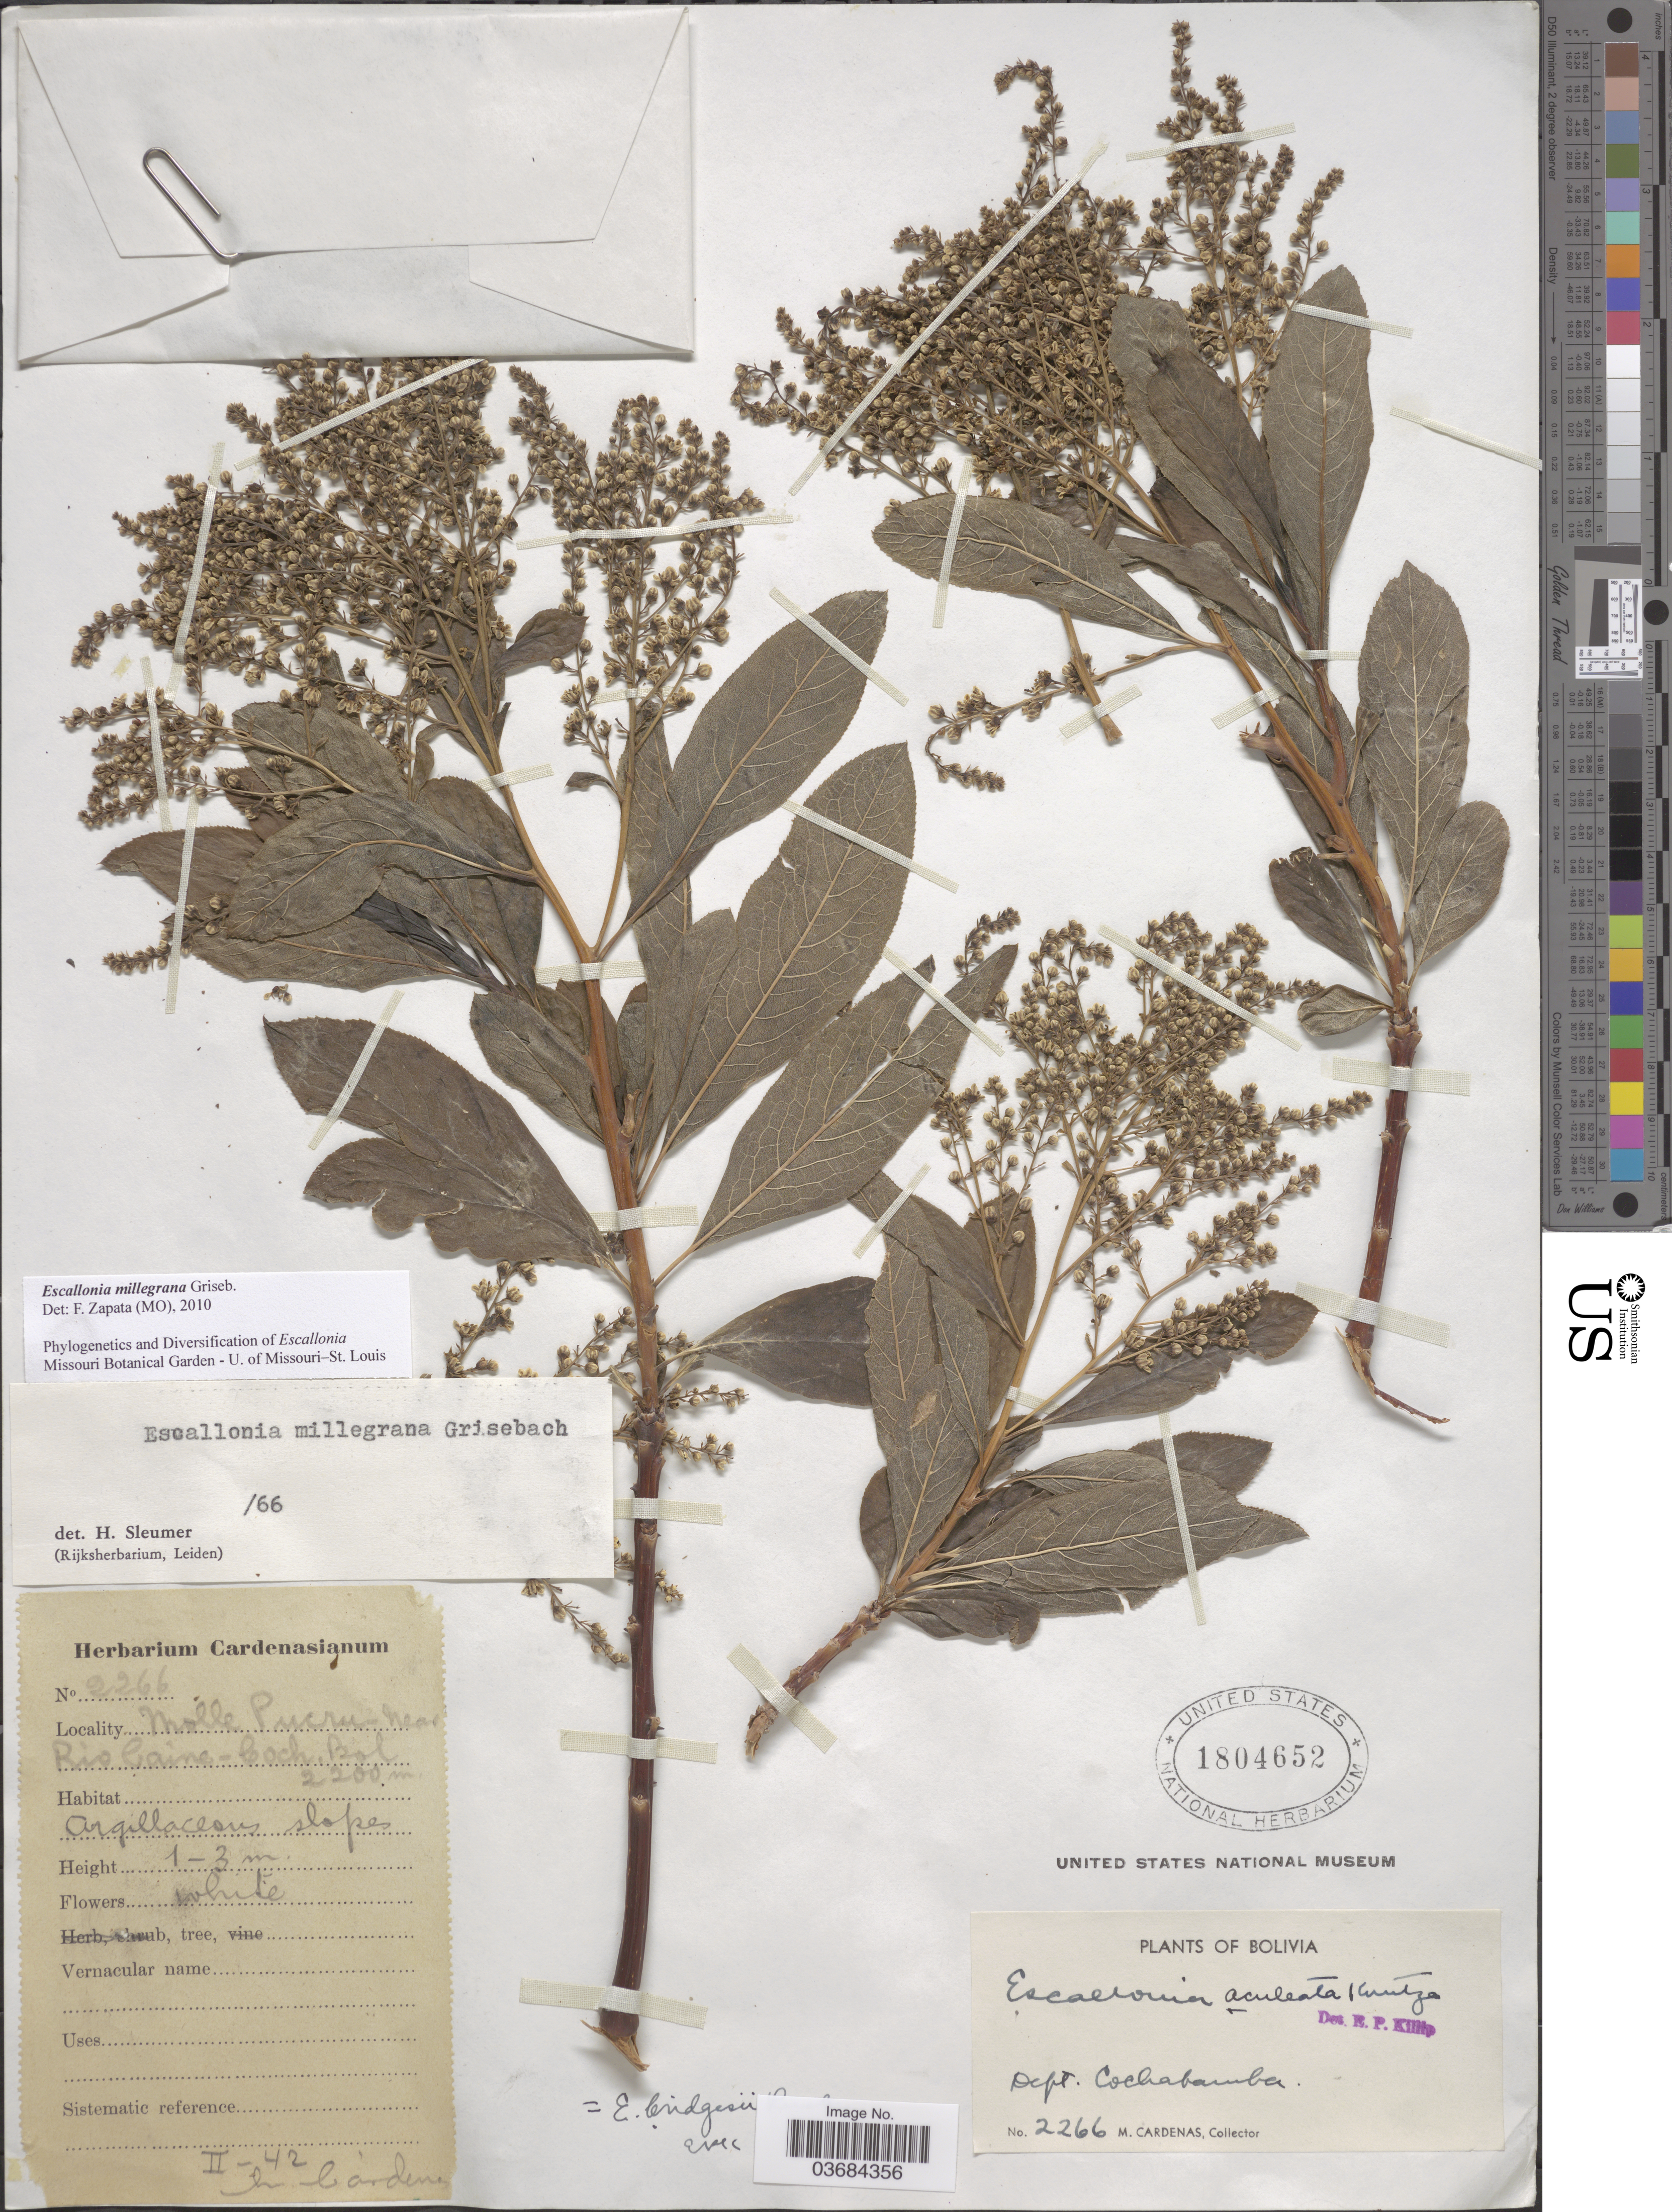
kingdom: Plantae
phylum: Tracheophyta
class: Magnoliopsida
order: Escalloniales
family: Escalloniaceae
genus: Escallonia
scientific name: Escallonia millegrana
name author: Griseb.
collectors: M. Cárdenas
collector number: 2266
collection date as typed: Transcribed d/m/y: /2/42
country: Bolivia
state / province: Cochabamba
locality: Molle Pucru - Near Rio Caine-Coch. Dept. Cochabamba.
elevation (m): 2200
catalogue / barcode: US 1804652